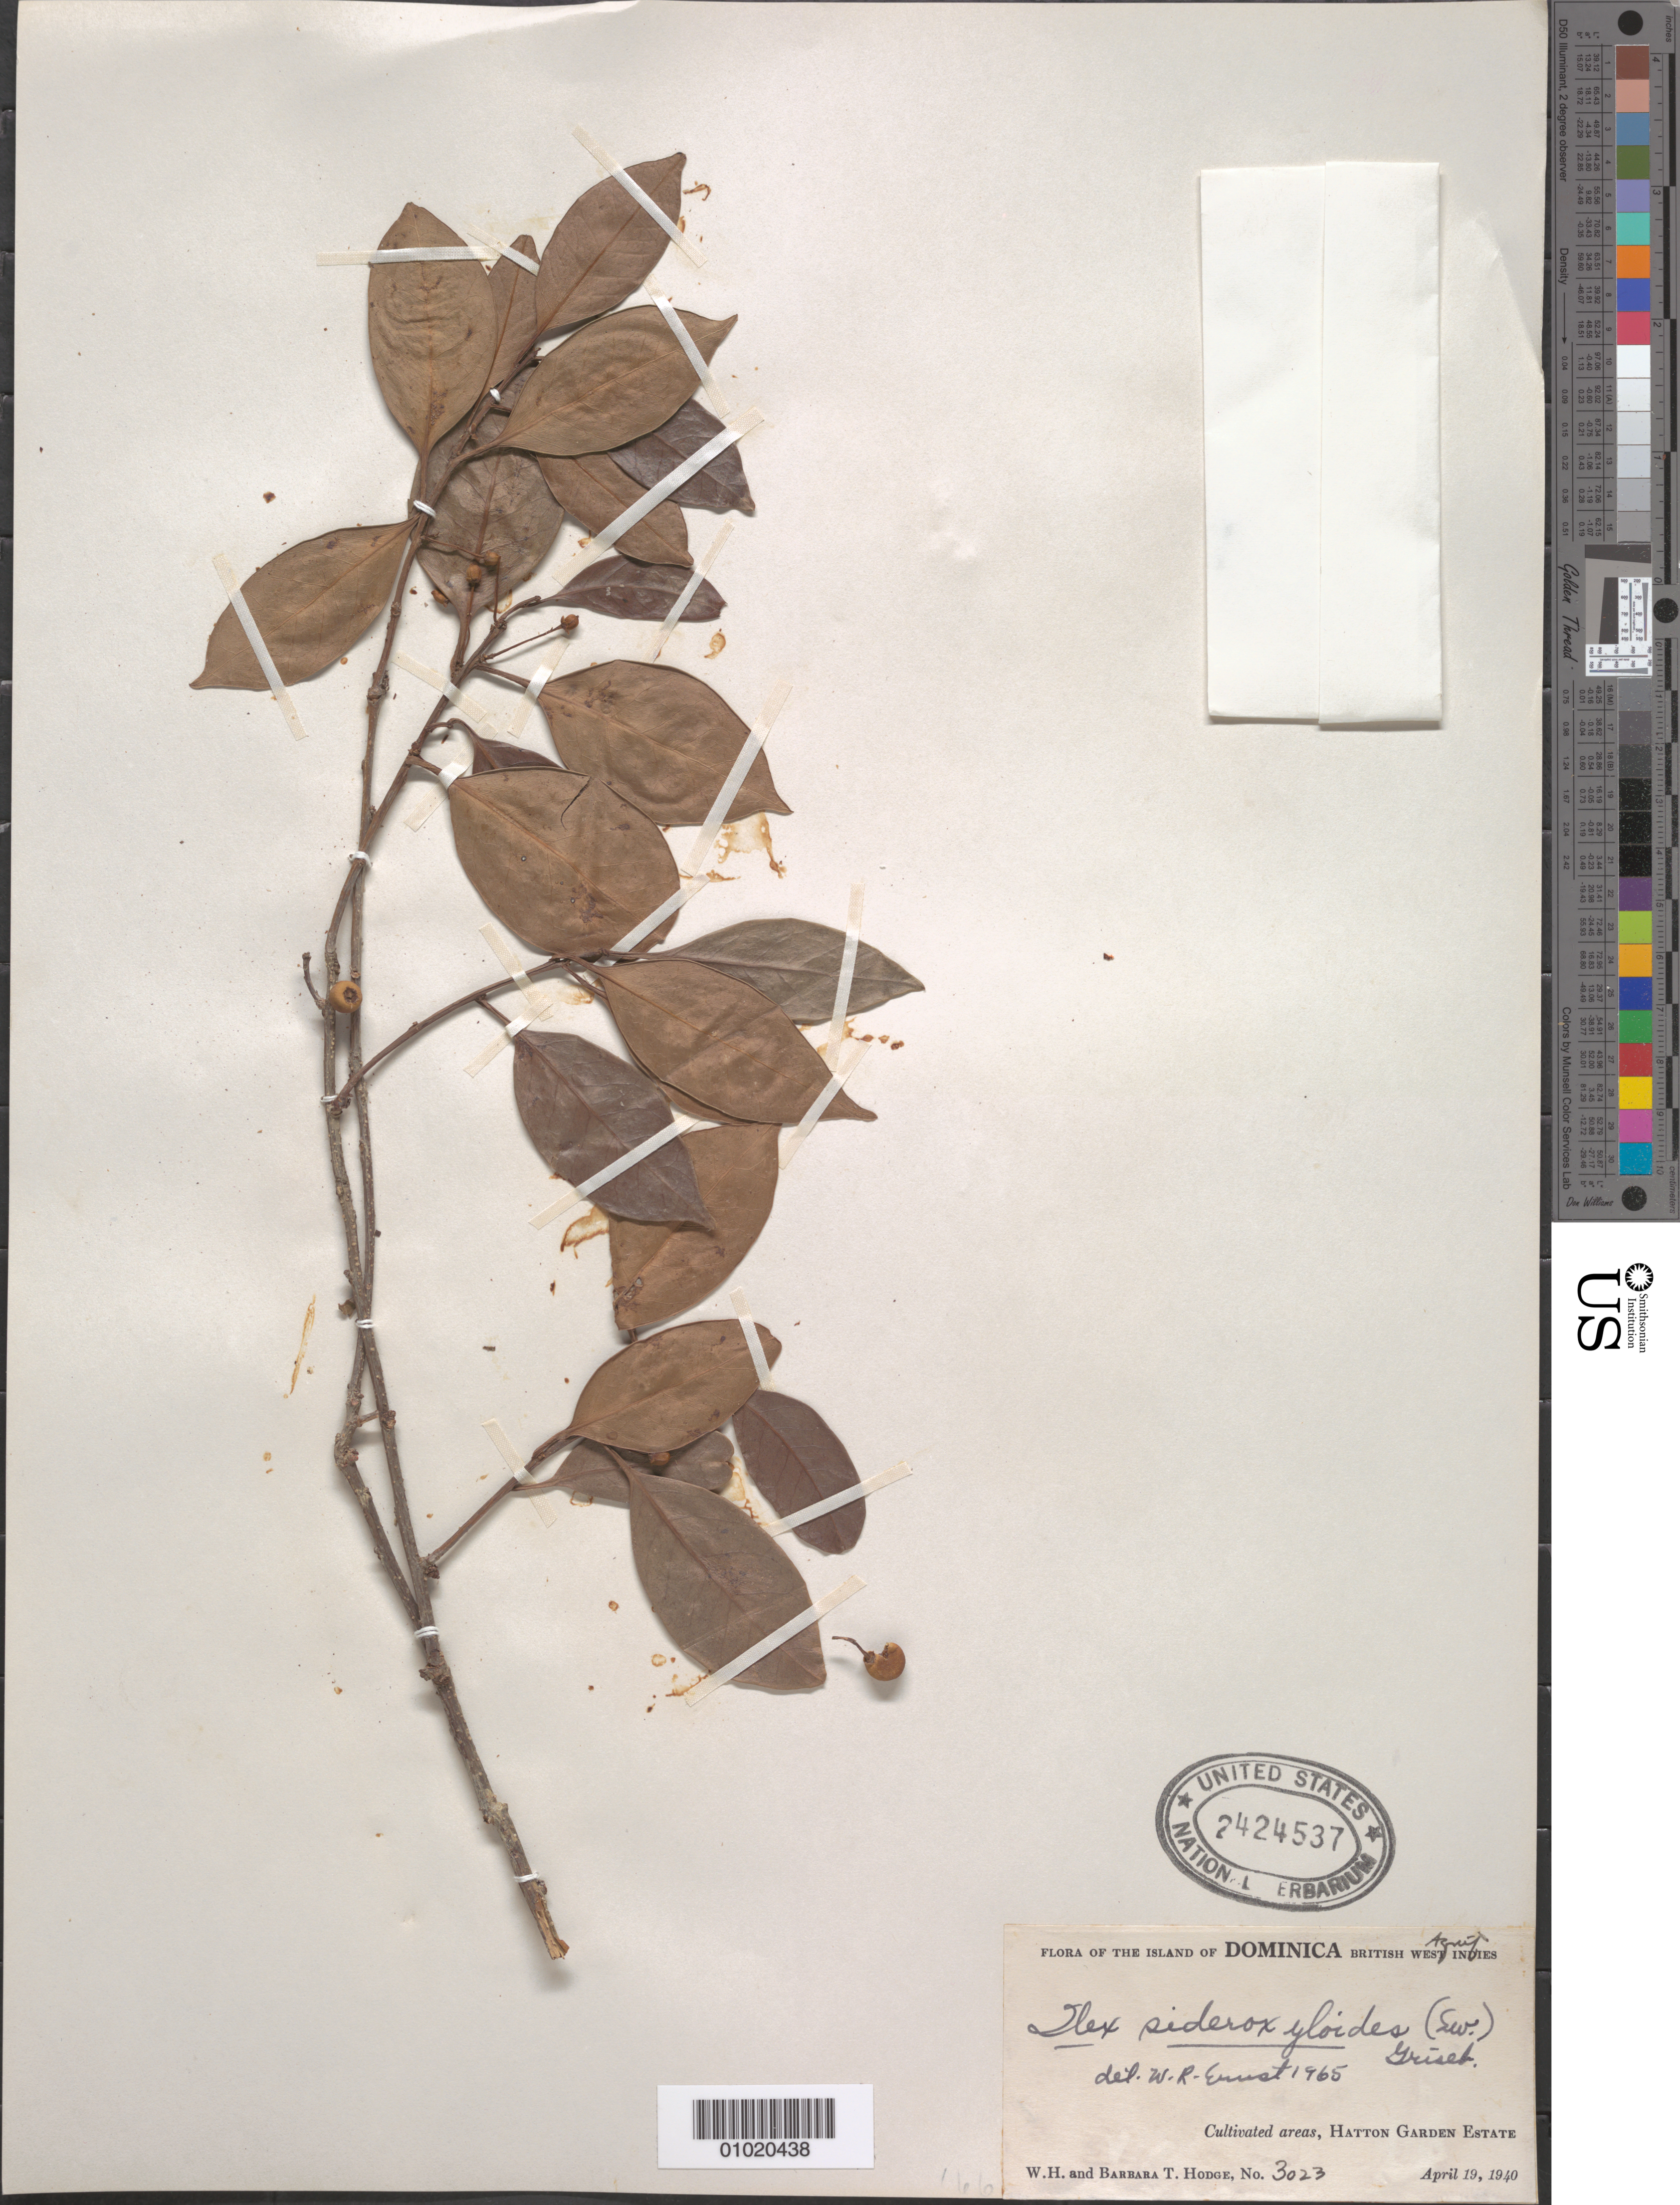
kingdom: Plantae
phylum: Tracheophyta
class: Magnoliopsida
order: Aquifoliales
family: Aquifoliaceae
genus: Ilex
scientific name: Ilex sideroxyloides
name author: (Sw.) Griseb.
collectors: W. Hodge & B. Hodge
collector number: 3023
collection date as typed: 19 Apr 1940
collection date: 1940-04-19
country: Dominica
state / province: St. David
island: Dominica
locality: Cultivated areas, Hatton Garden Estate.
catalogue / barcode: US 2424537